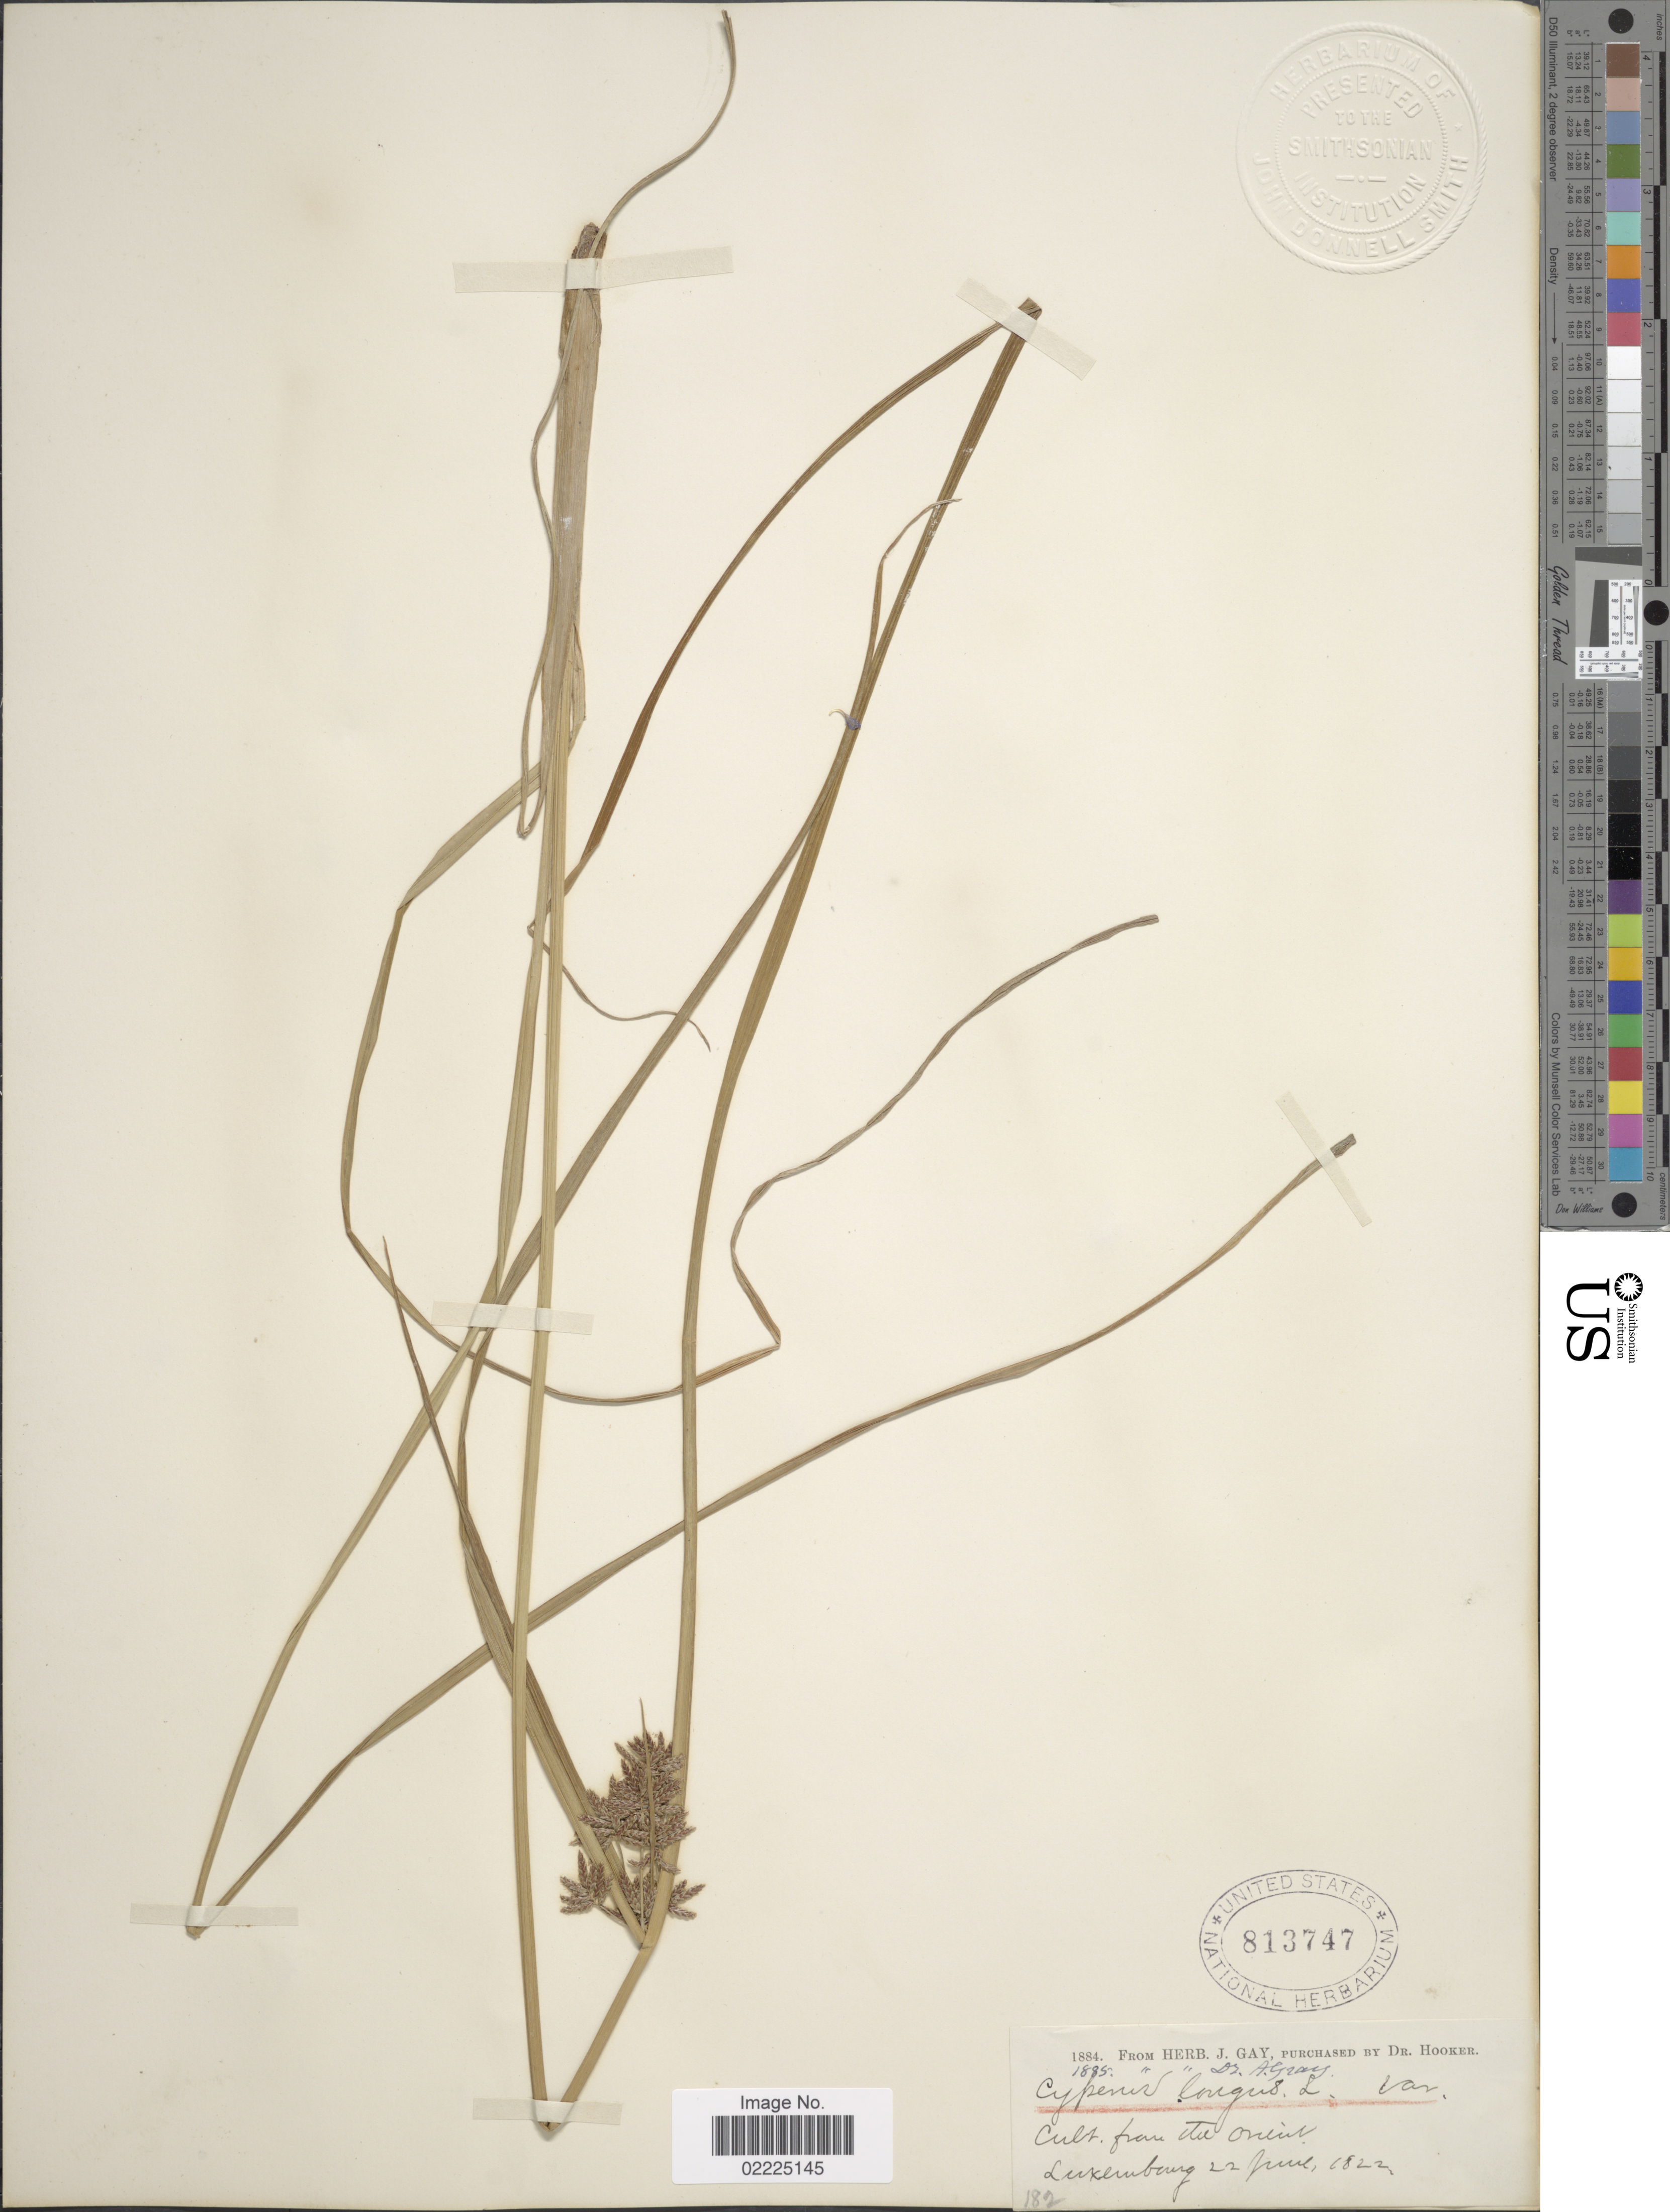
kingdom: Plantae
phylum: Tracheophyta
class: Liliopsida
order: Poales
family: Cyperaceae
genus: Cyperus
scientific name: Cyperus longus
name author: L.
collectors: ex herb. J. Gay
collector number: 182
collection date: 1822-06-22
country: Luxembourg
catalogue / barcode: US 813747